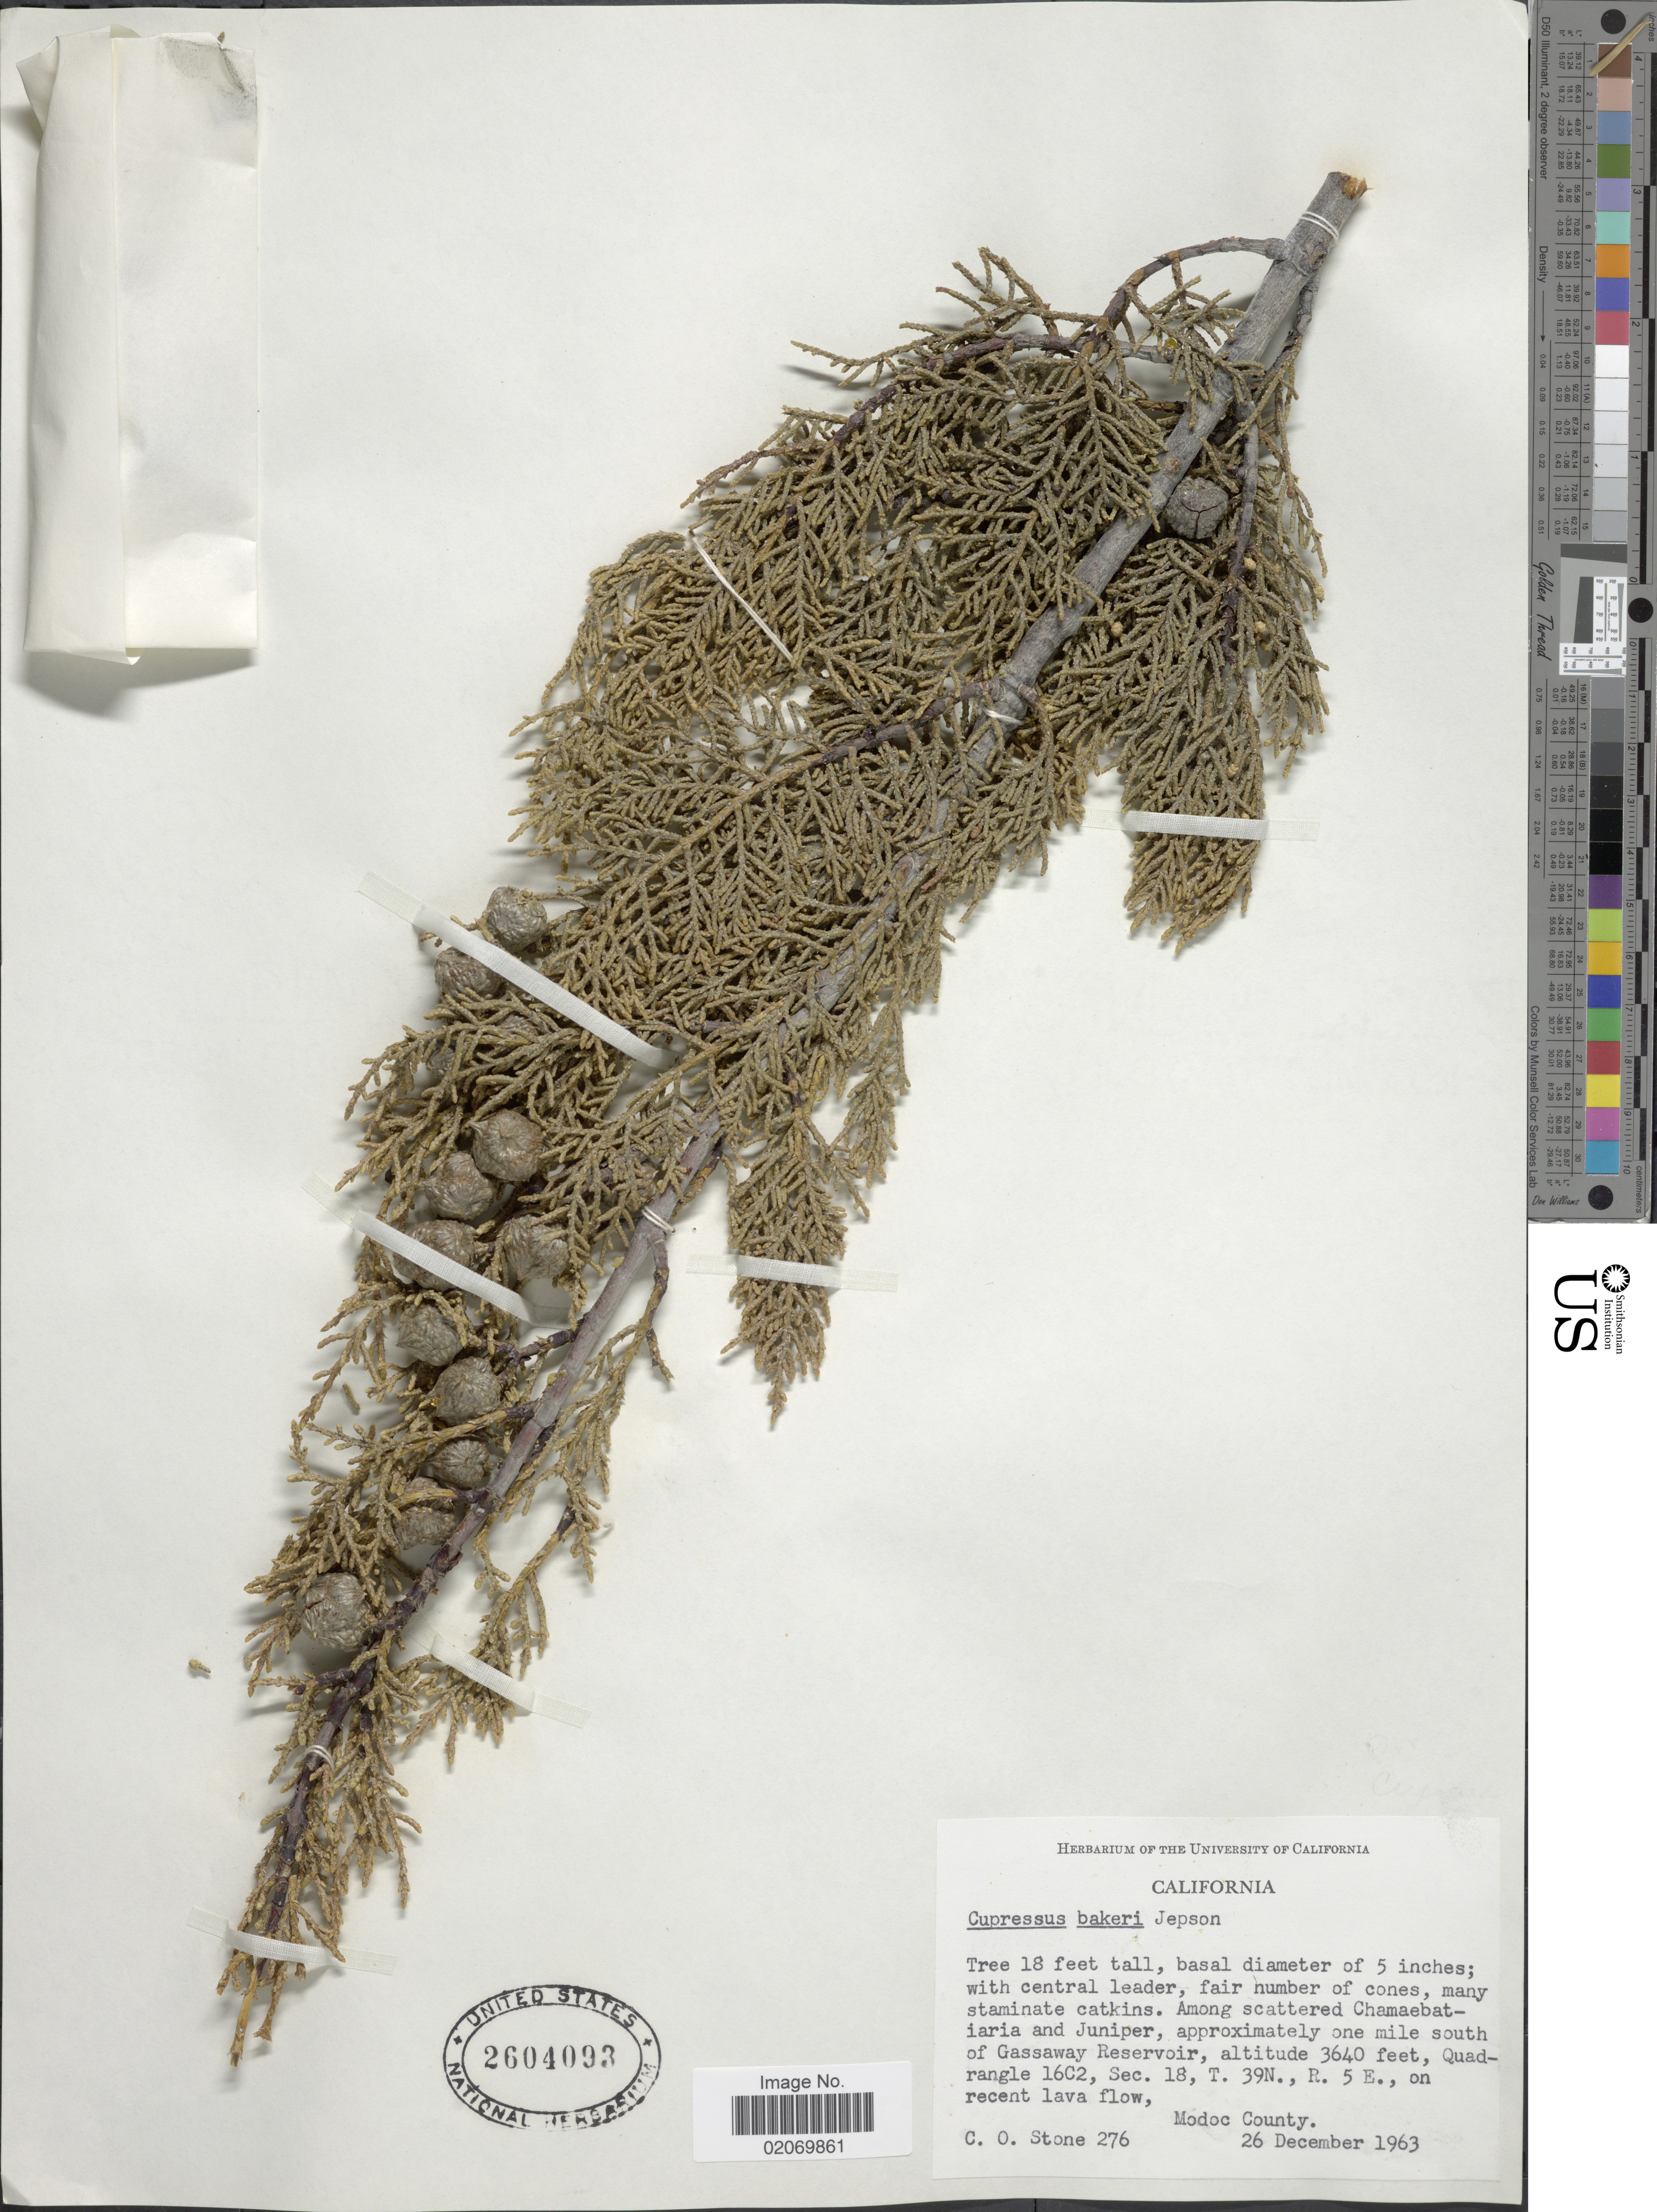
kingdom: Plantae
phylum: Tracheophyta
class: Pinopsida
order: Pinales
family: Cupressaceae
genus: Hesperocyparis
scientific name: Hesperocyparis bakeri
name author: (Jeps.) Bartel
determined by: (US) Smithsonian Institution - National Museum of Natural History - Department of Botany (UNITED STATES)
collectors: B. C. Stone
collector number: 276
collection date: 1963-12-26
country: United States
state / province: California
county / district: Modoc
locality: Approximately one mile south of Gassaway Reservoir, Quadrangle 16C2, Sec 18, T. 39N., R5 E., on recent lava flow, Modoc County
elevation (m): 1109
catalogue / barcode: US 2604093